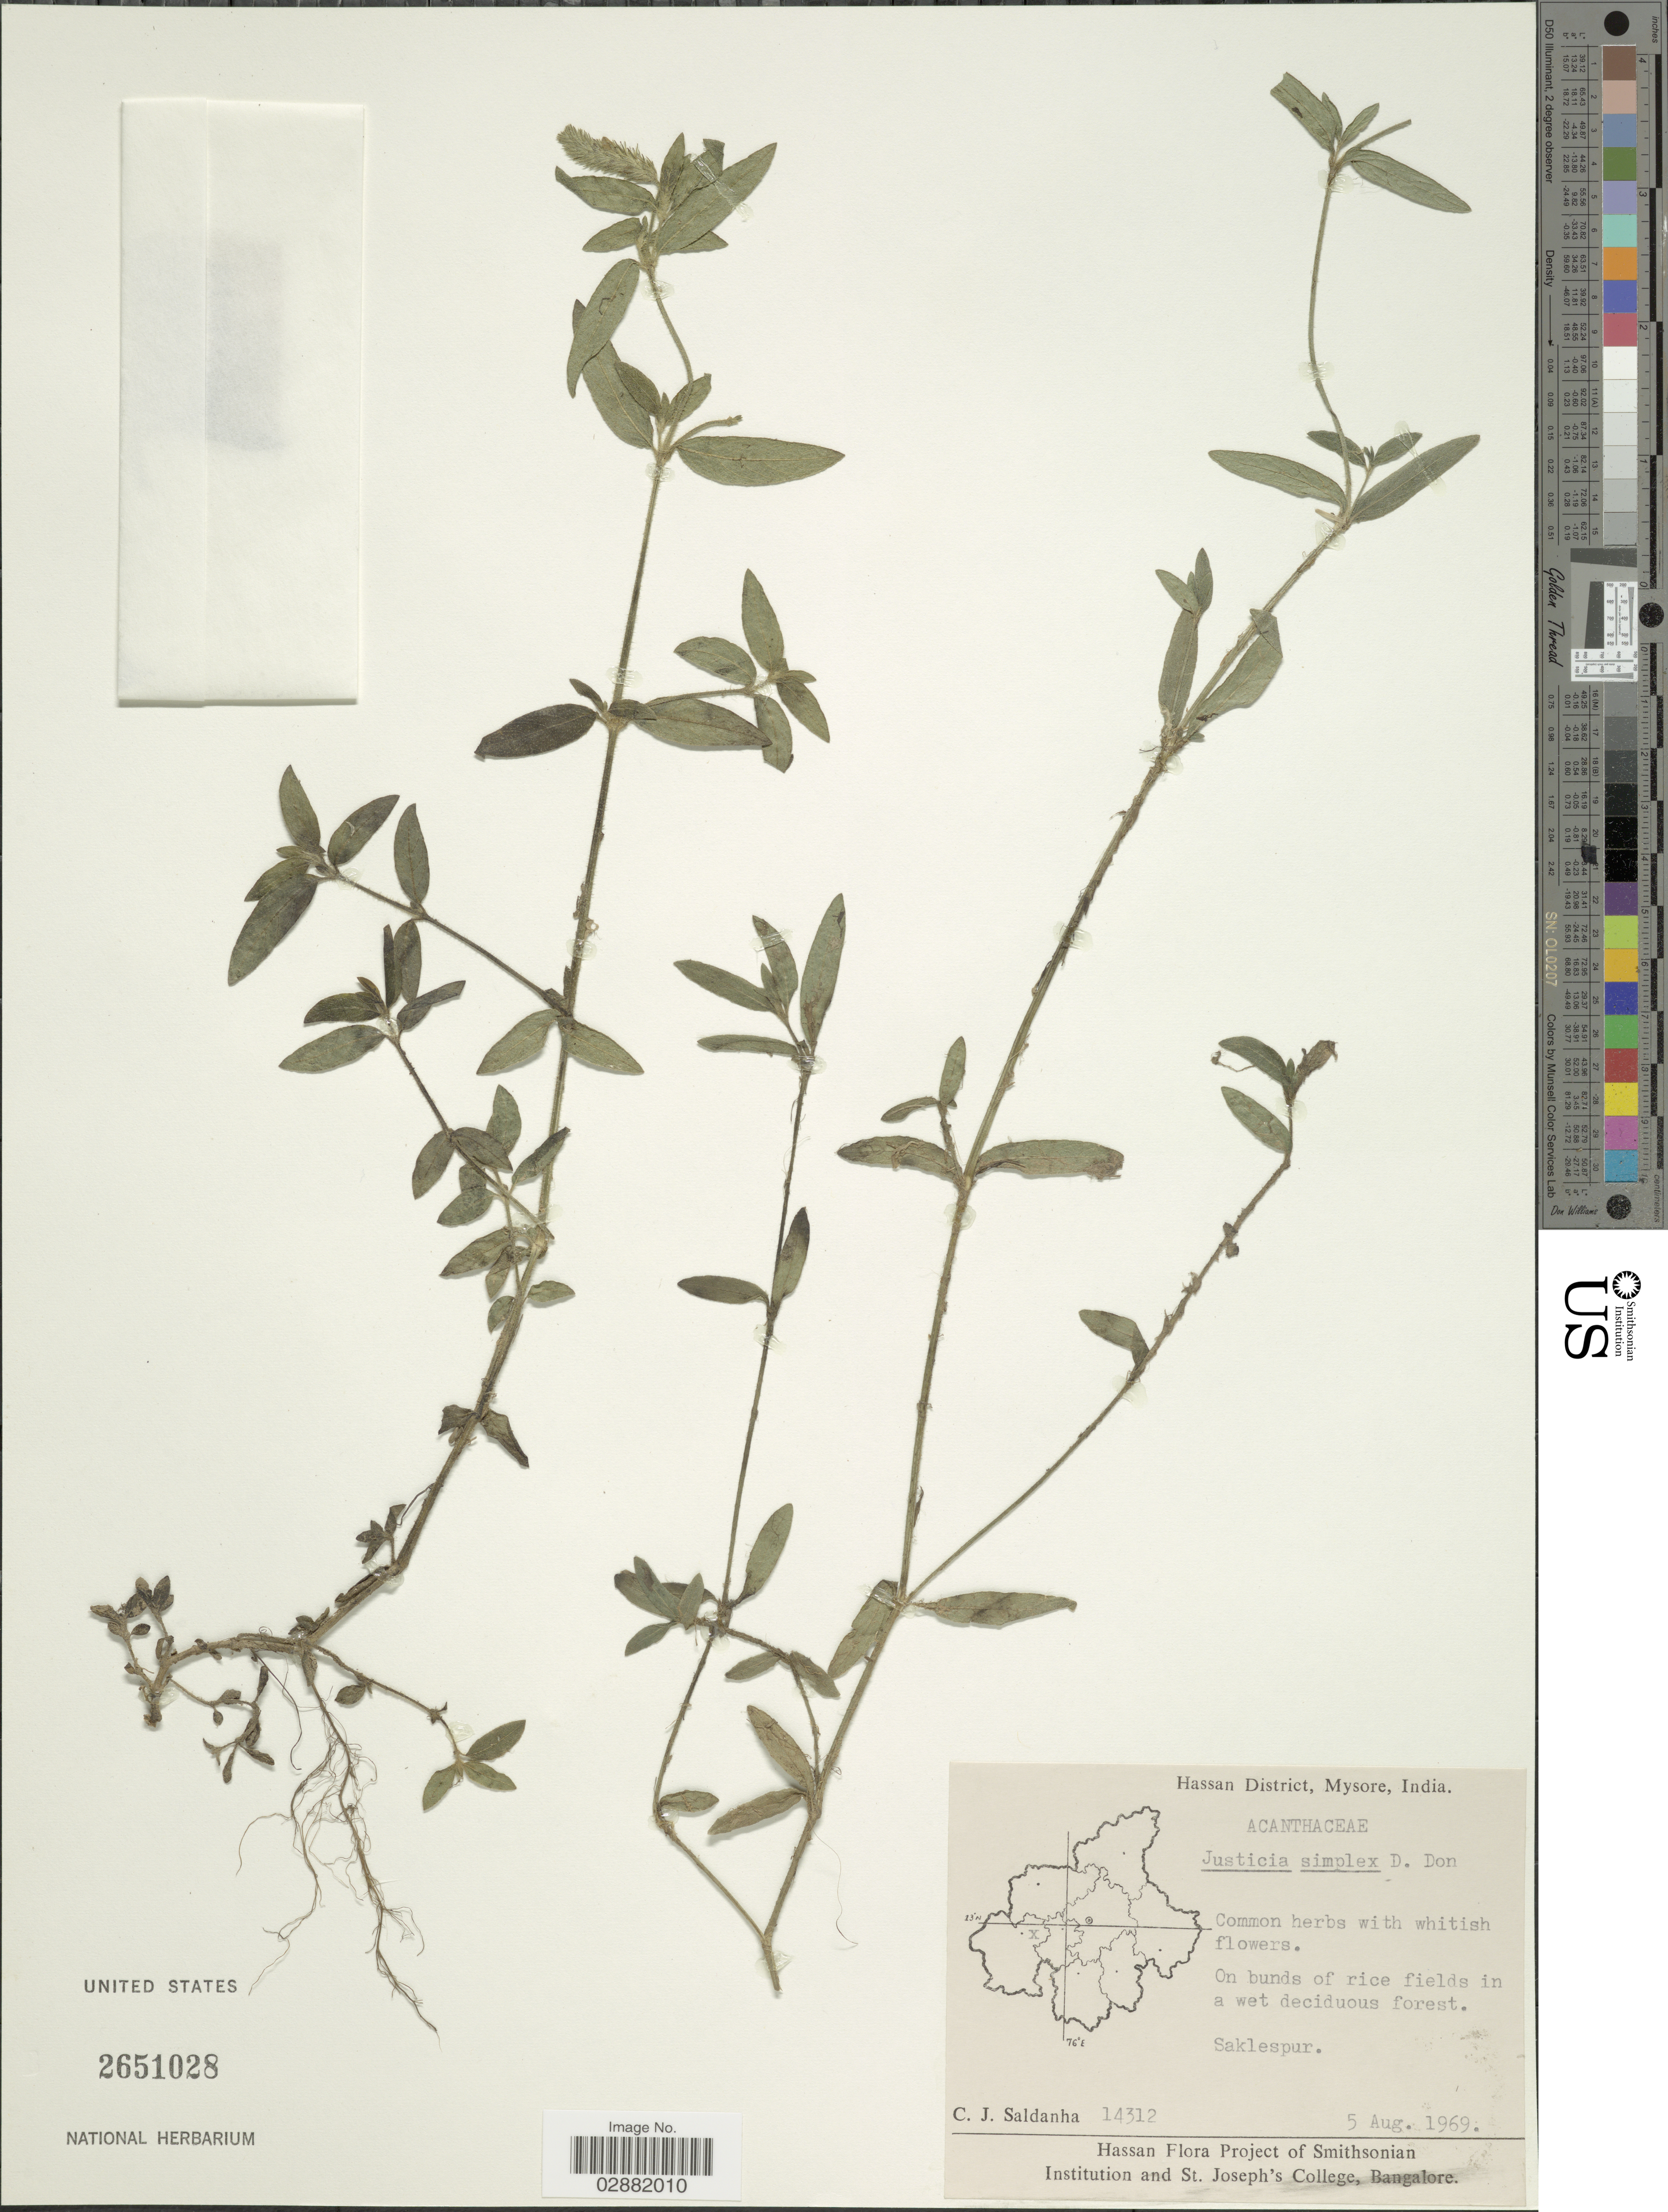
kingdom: Plantae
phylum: Tracheophyta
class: Magnoliopsida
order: Lamiales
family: Acanthaceae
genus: Justicia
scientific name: Justicia simplex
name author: D. Don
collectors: C. J. Saldanha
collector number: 14312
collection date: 1969-08-05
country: India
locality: Hassan District, Mysore, Saklespur.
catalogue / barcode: US 2651028